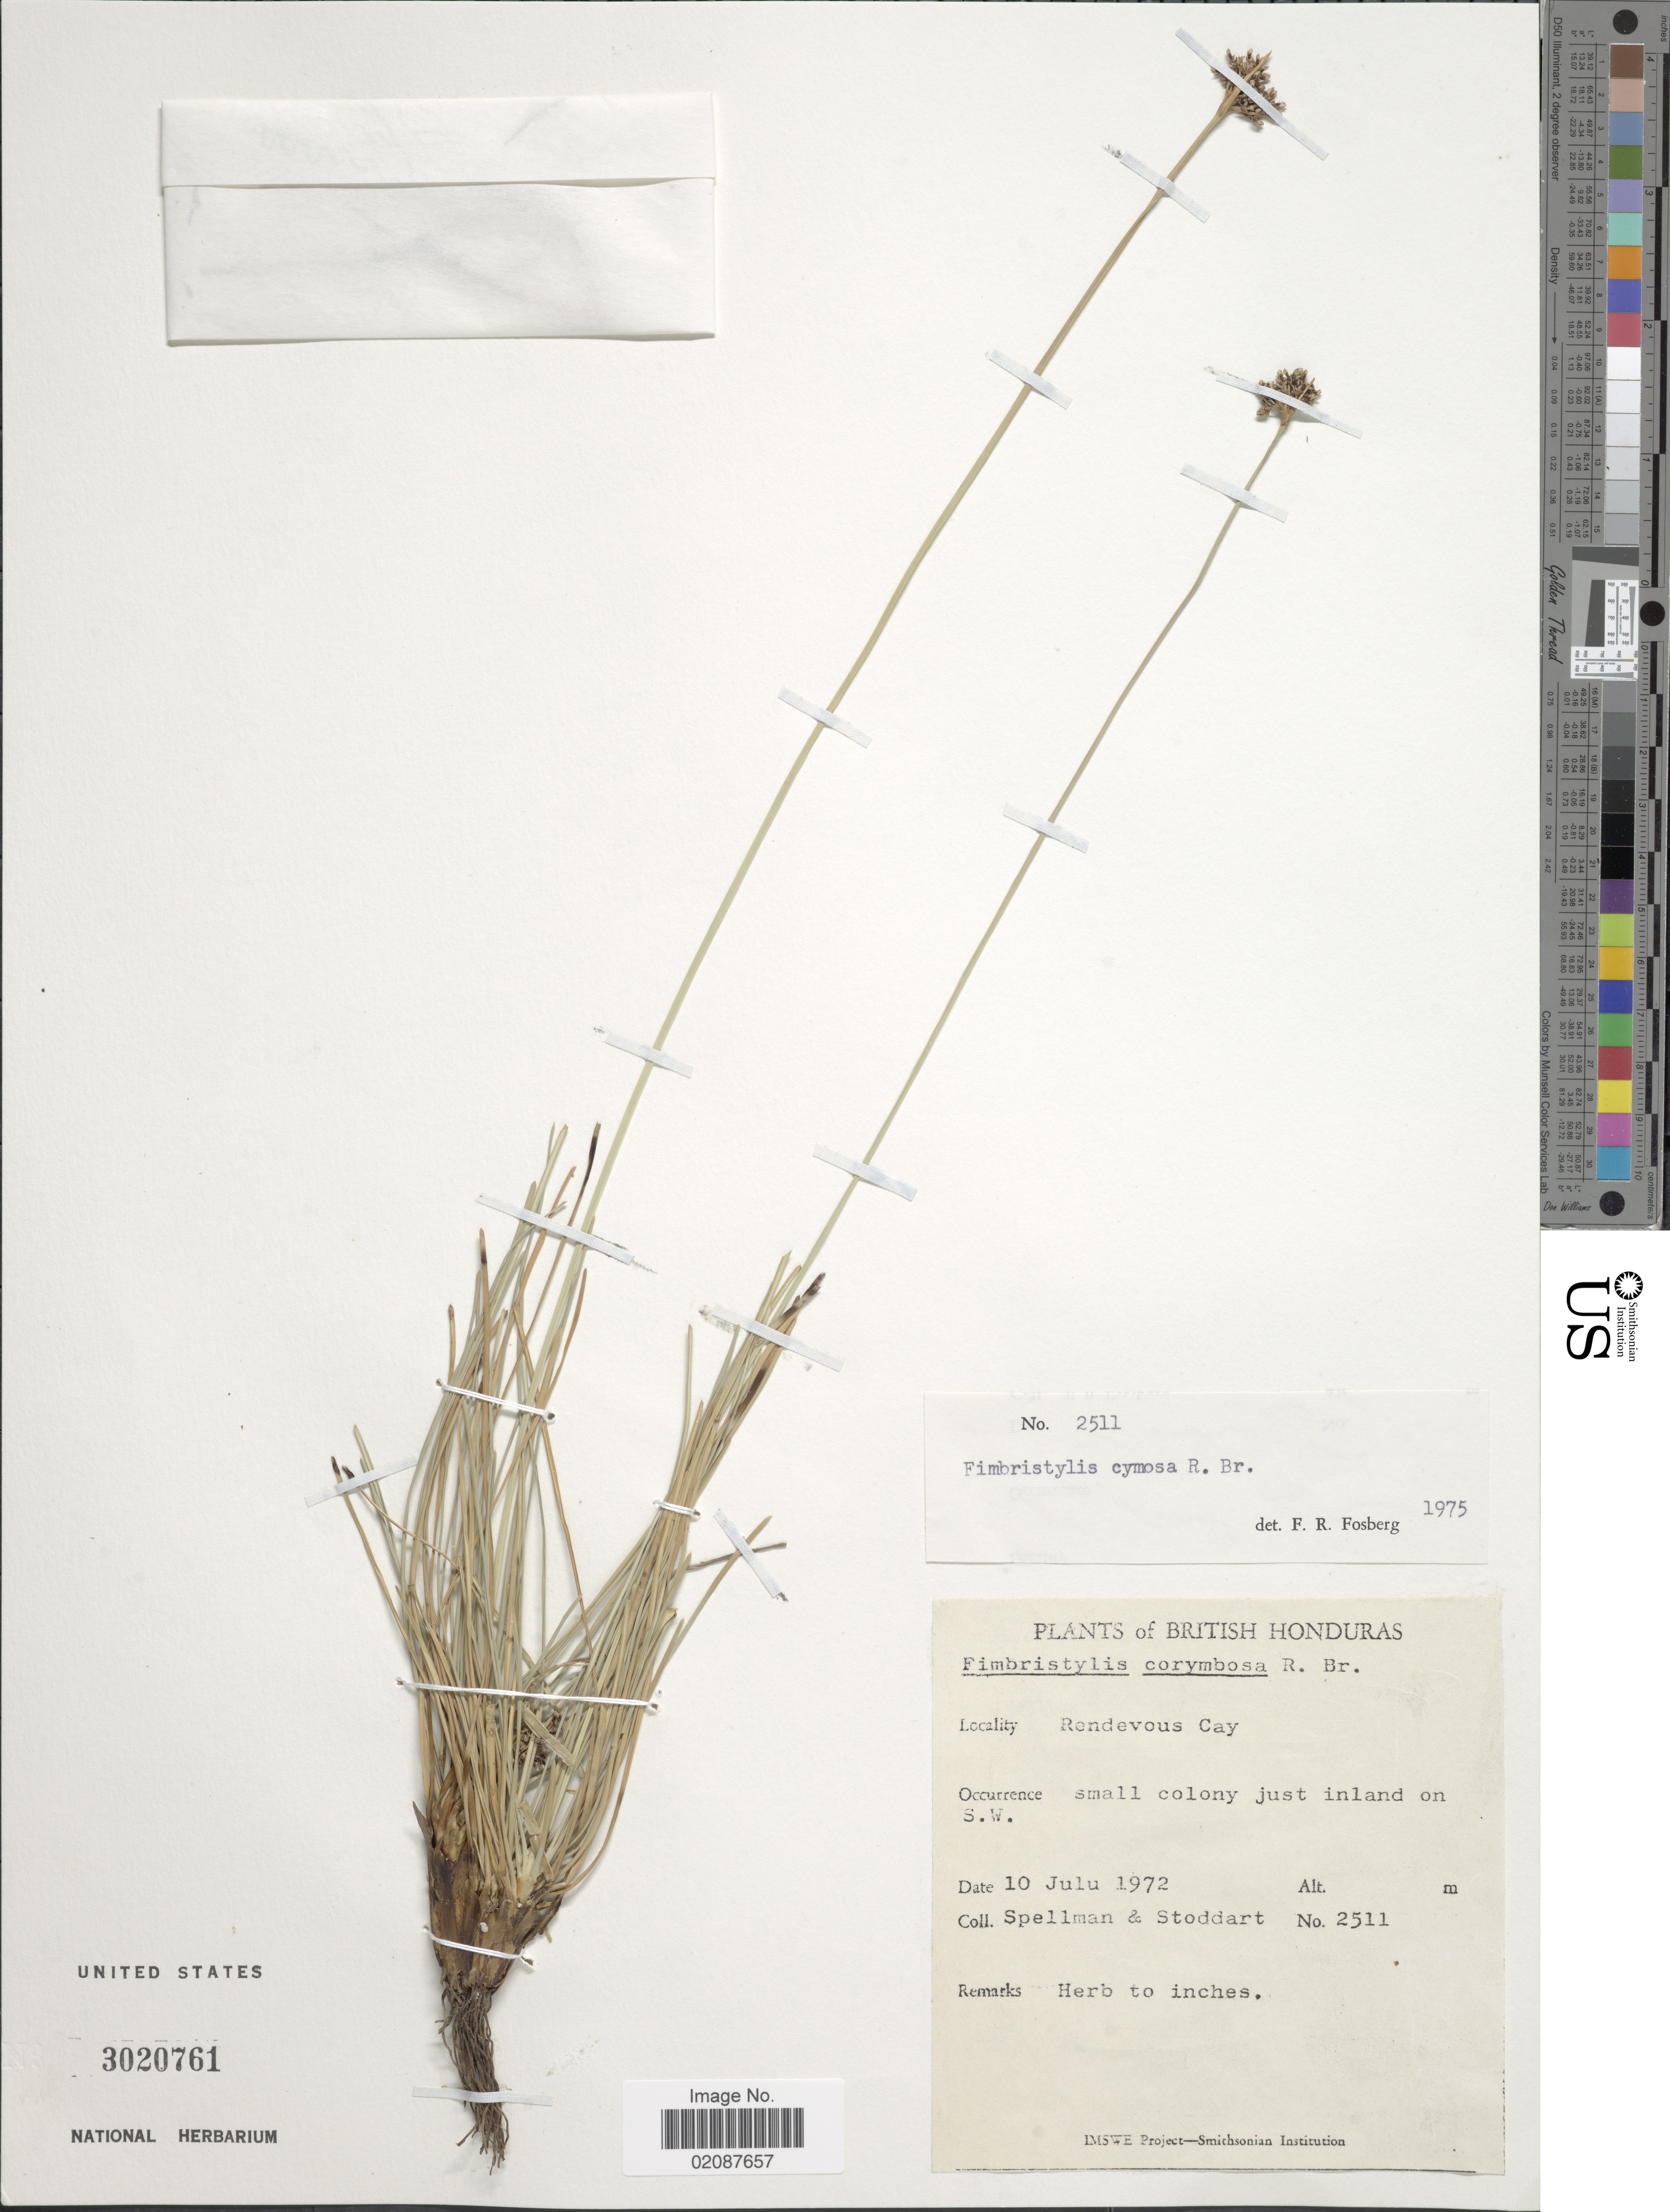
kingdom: Plantae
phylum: Tracheophyta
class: Liliopsida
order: Poales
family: Cyperaceae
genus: Fimbristylis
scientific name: Fimbristylis cymosa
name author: R. Br.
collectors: Spellman, -- & -. Stoddart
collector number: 2511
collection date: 1972-07-10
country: Belize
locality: British Honduras, Rendevous Cay, small colony just inland on S.W.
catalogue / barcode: US 3020761